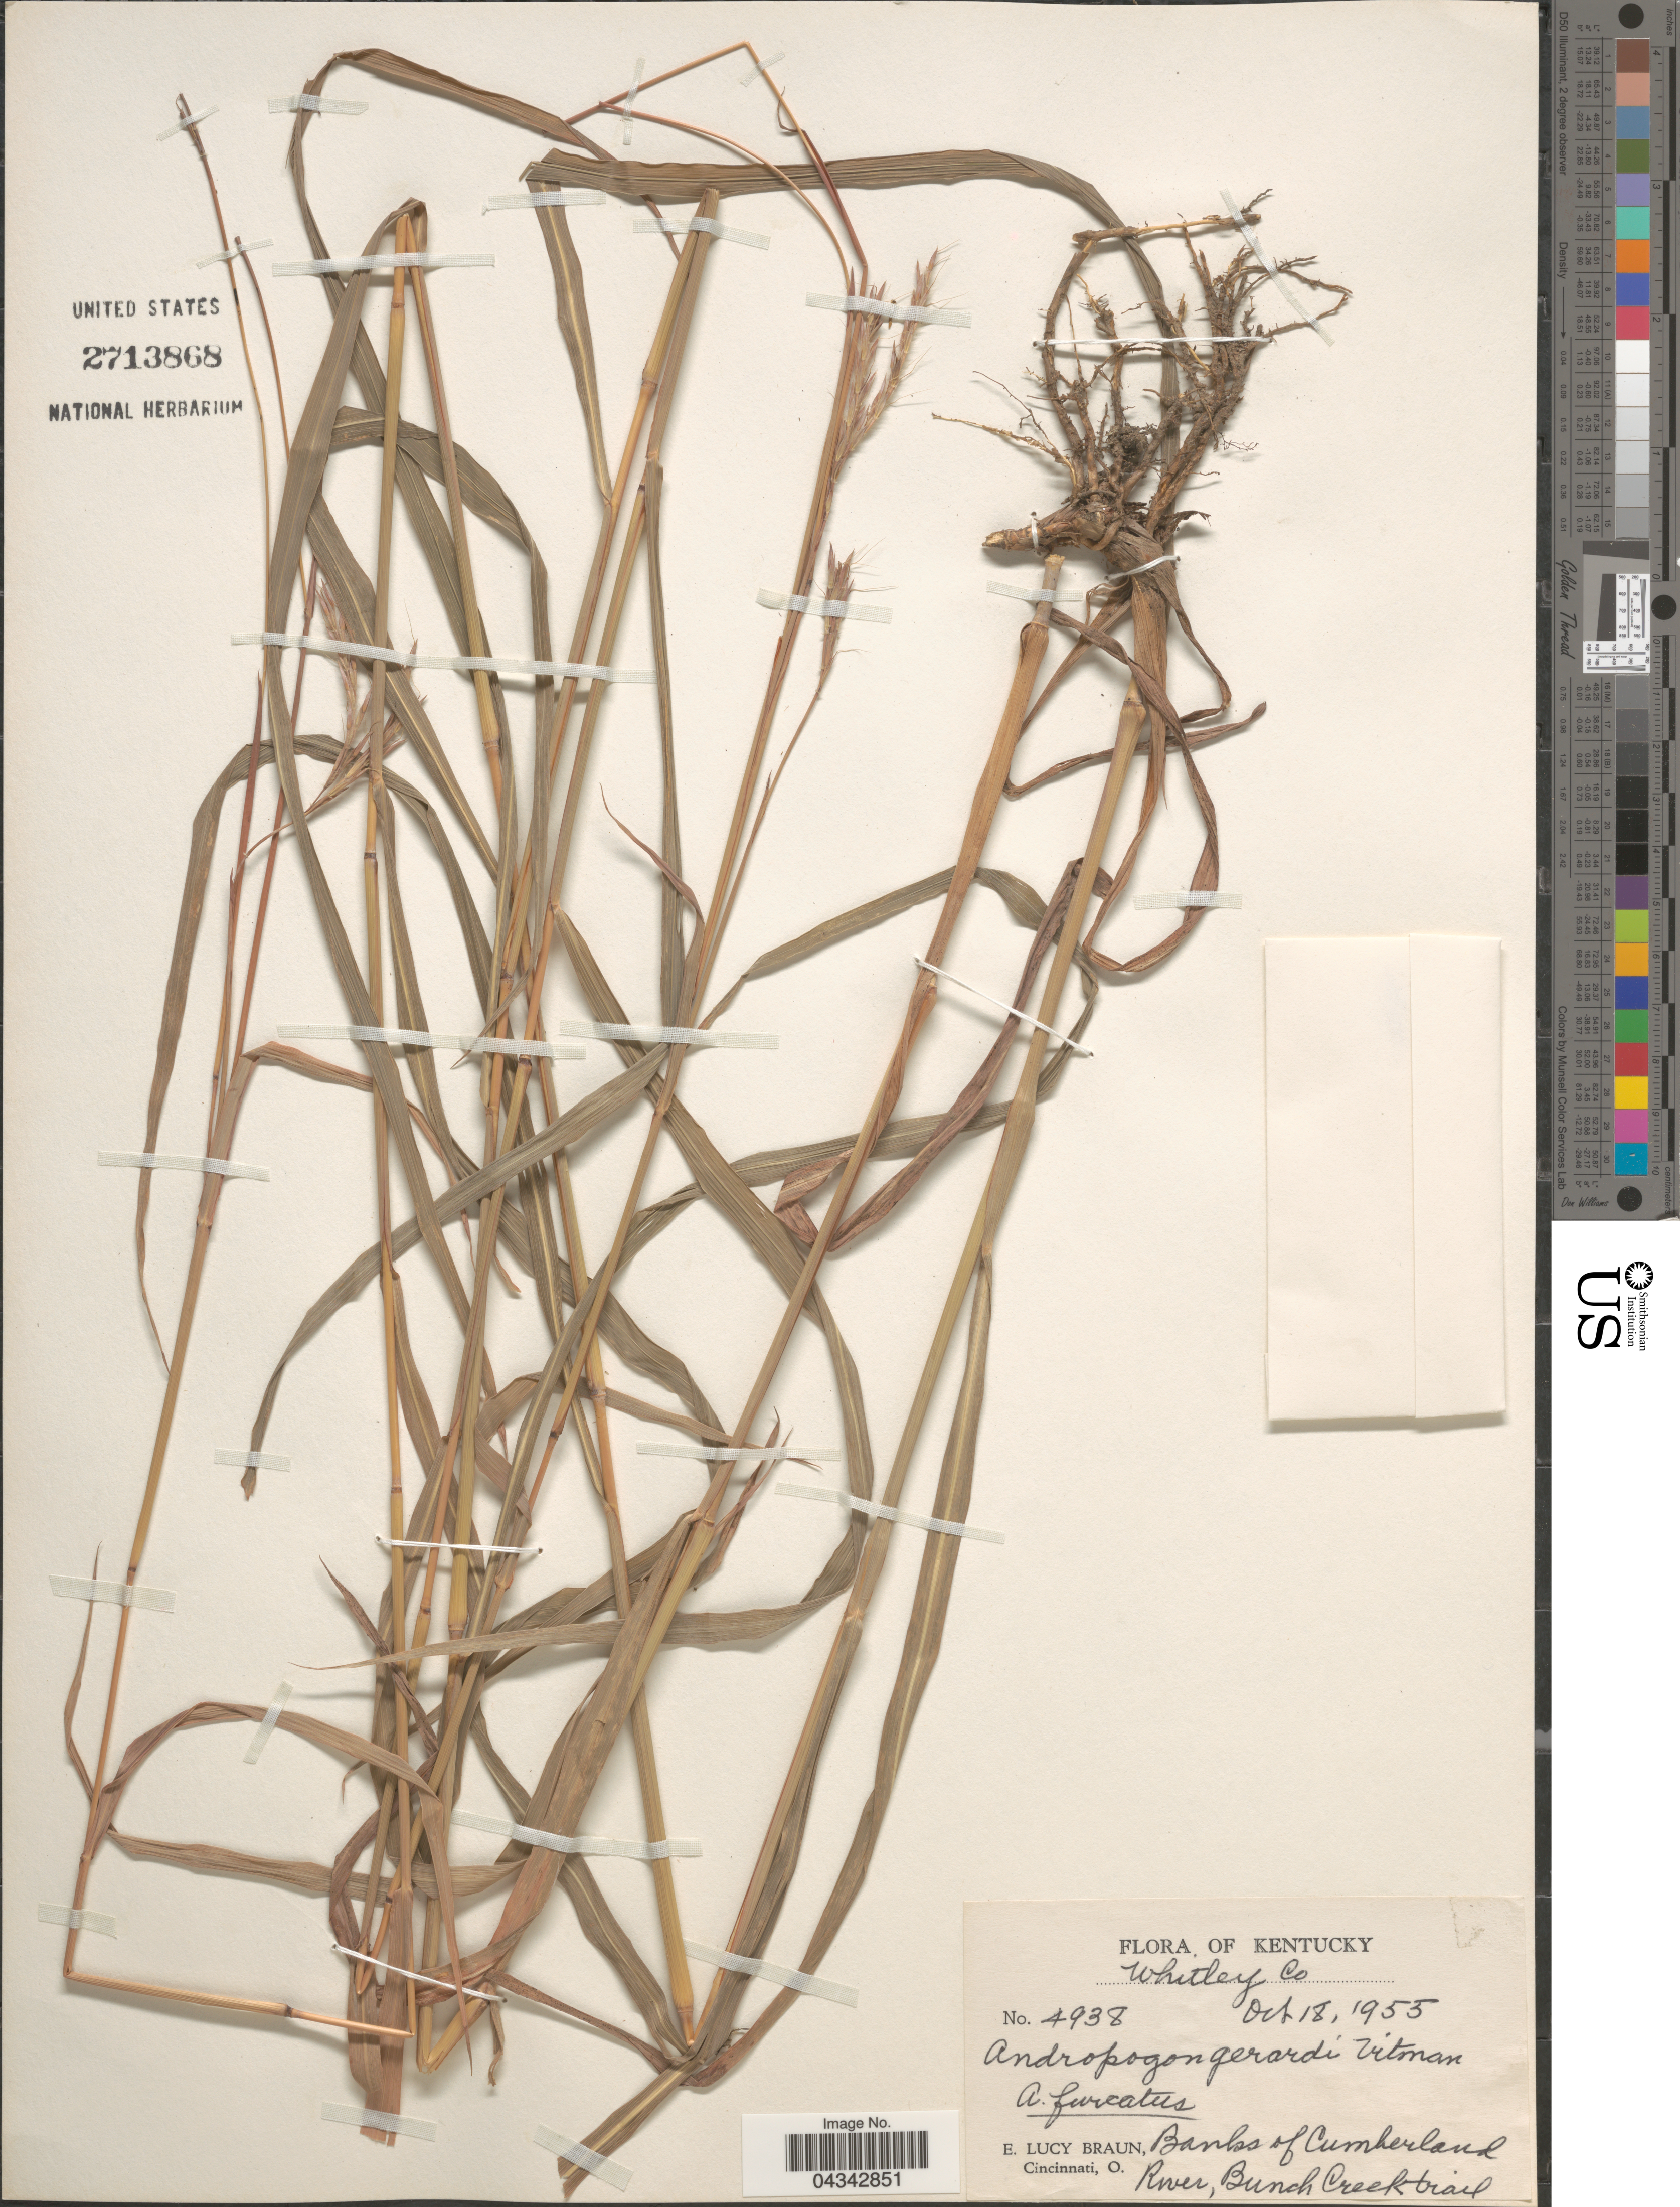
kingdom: Plantae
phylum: Tracheophyta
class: Liliopsida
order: Poales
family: Poaceae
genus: Andropogon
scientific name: Andropogon gerardii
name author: Vitman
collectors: E. L. Braun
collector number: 4938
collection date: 1955-10-18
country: United States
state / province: Kentucky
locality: Whitley Co. Banks of Cumberland River, Bunch Creek trail.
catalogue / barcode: US 2713868